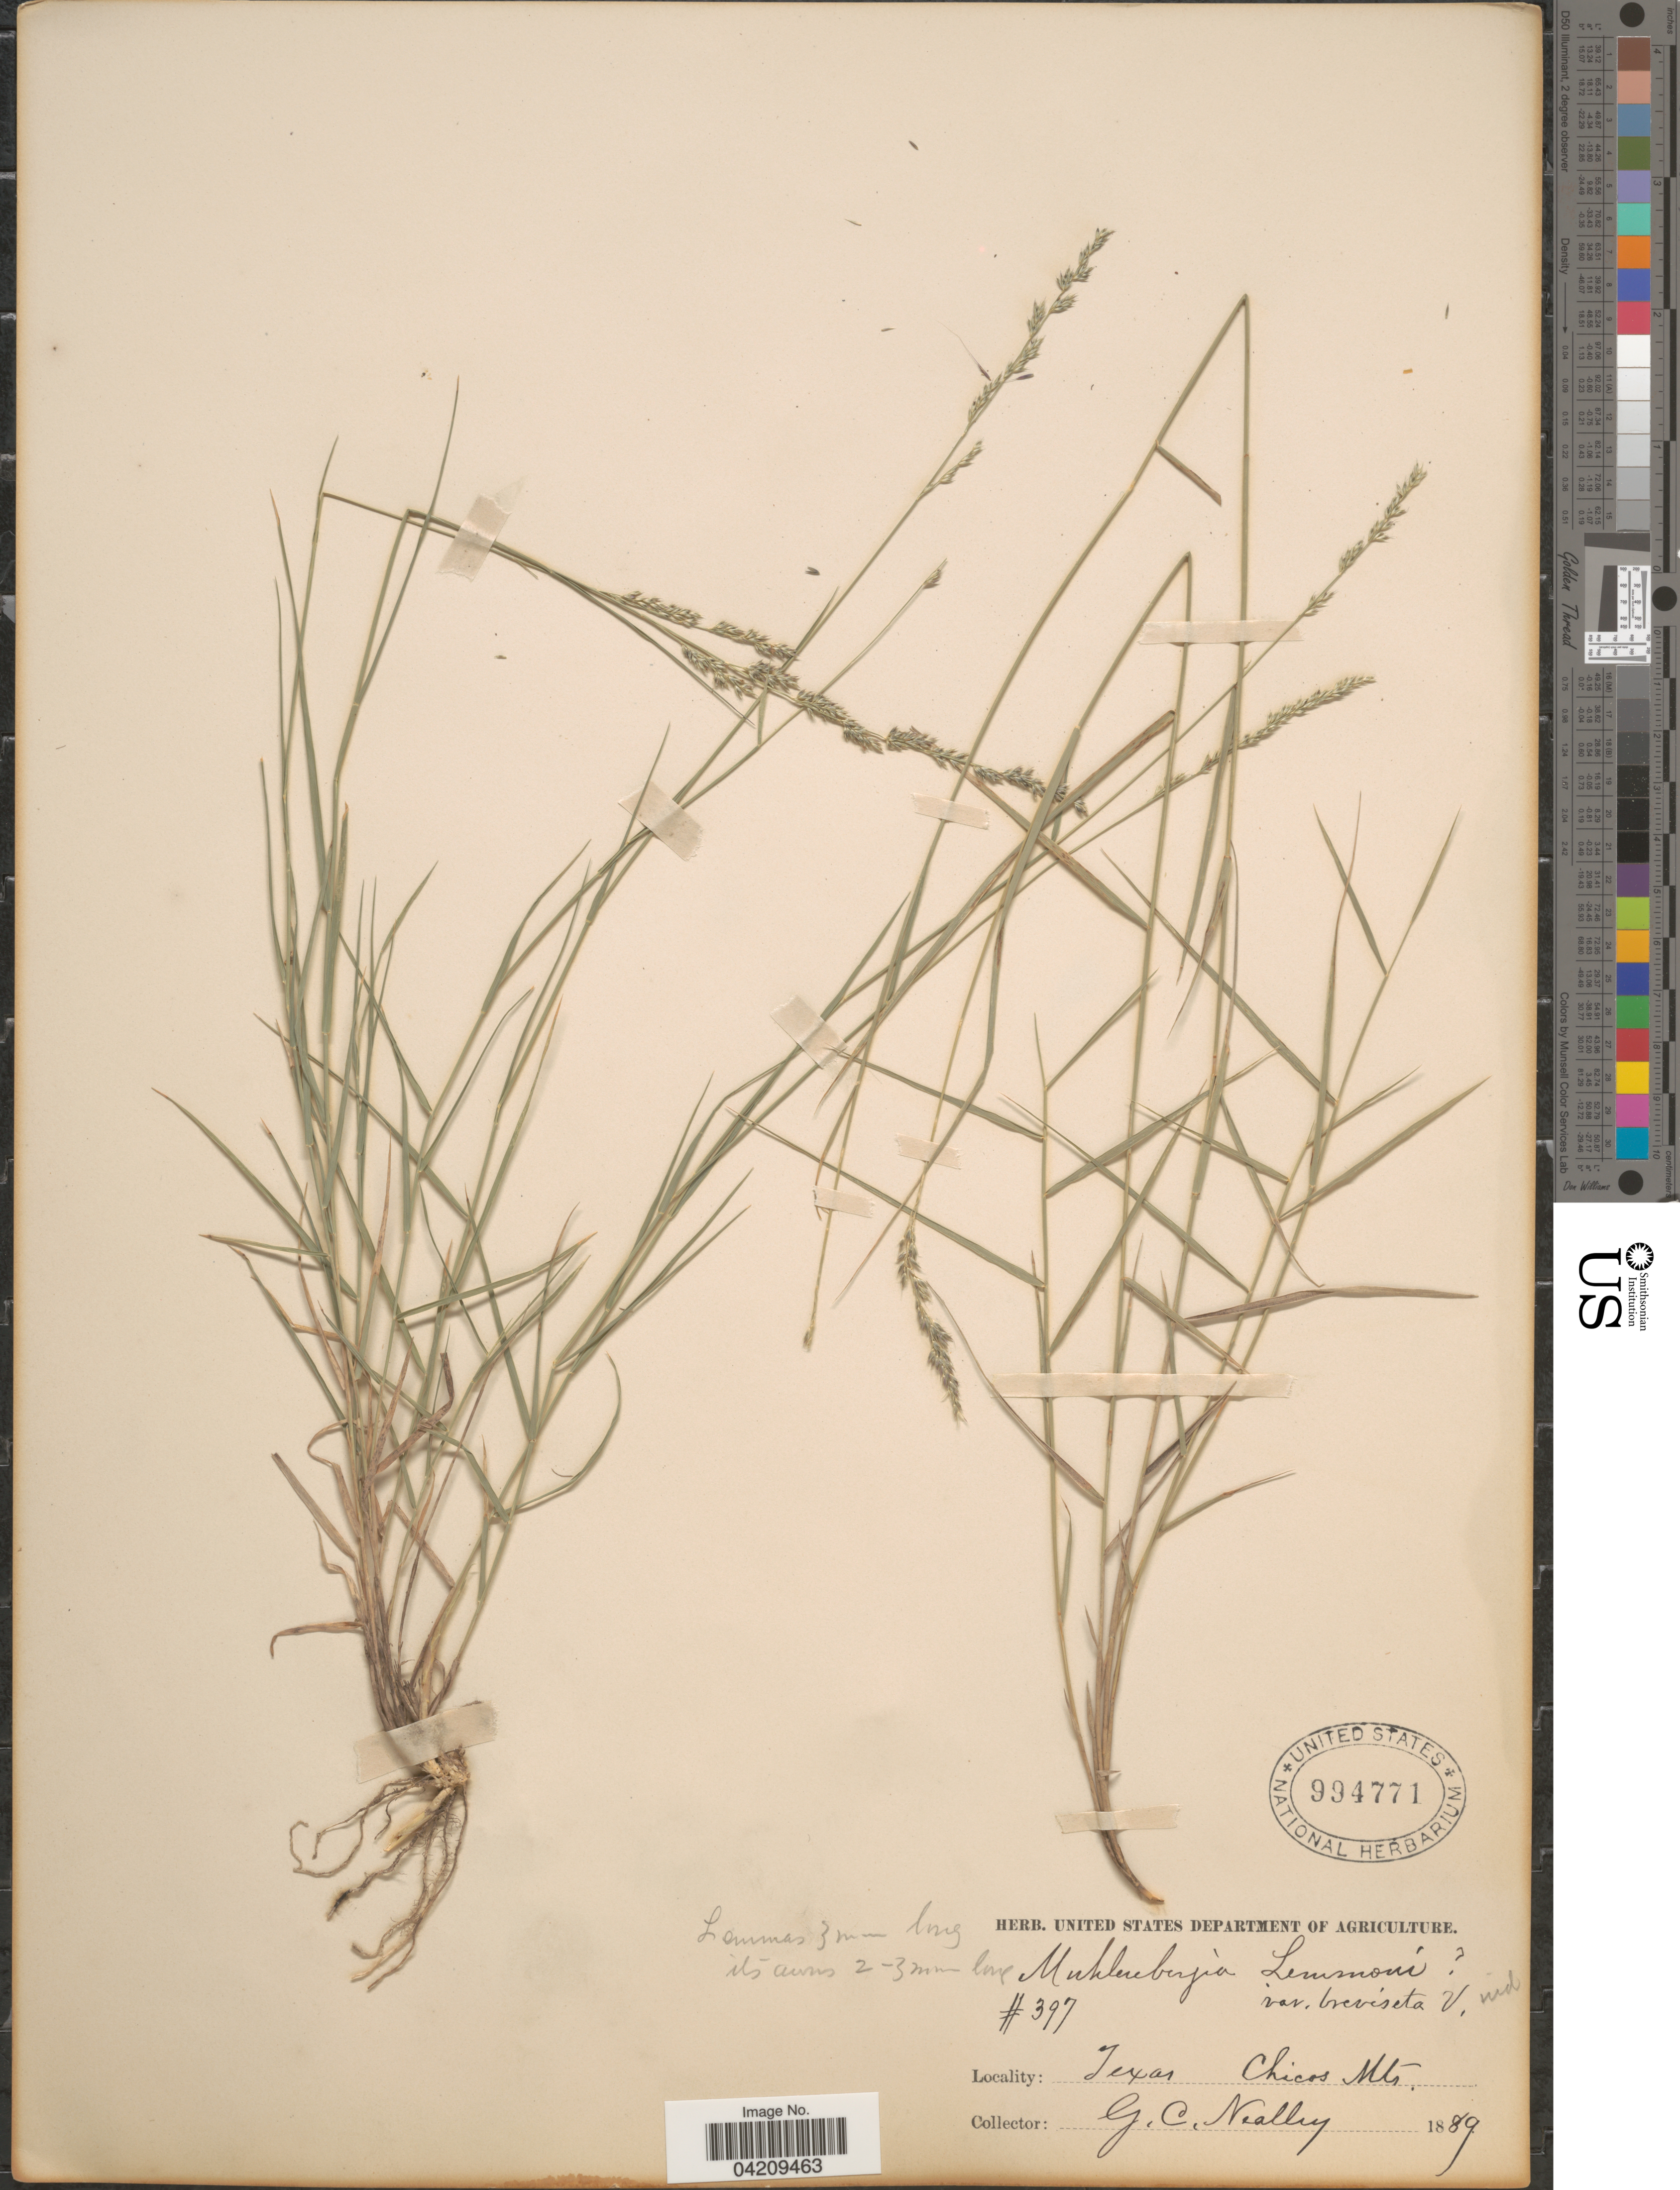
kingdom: Plantae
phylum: Tracheophyta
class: Liliopsida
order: Poales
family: Poaceae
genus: Muhlenbergia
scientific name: Muhlenbergia glauca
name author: (Nees) Mez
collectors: G. C. Nealley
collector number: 397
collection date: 1889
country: United States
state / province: Texas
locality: Chicos Mts.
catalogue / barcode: US 994771